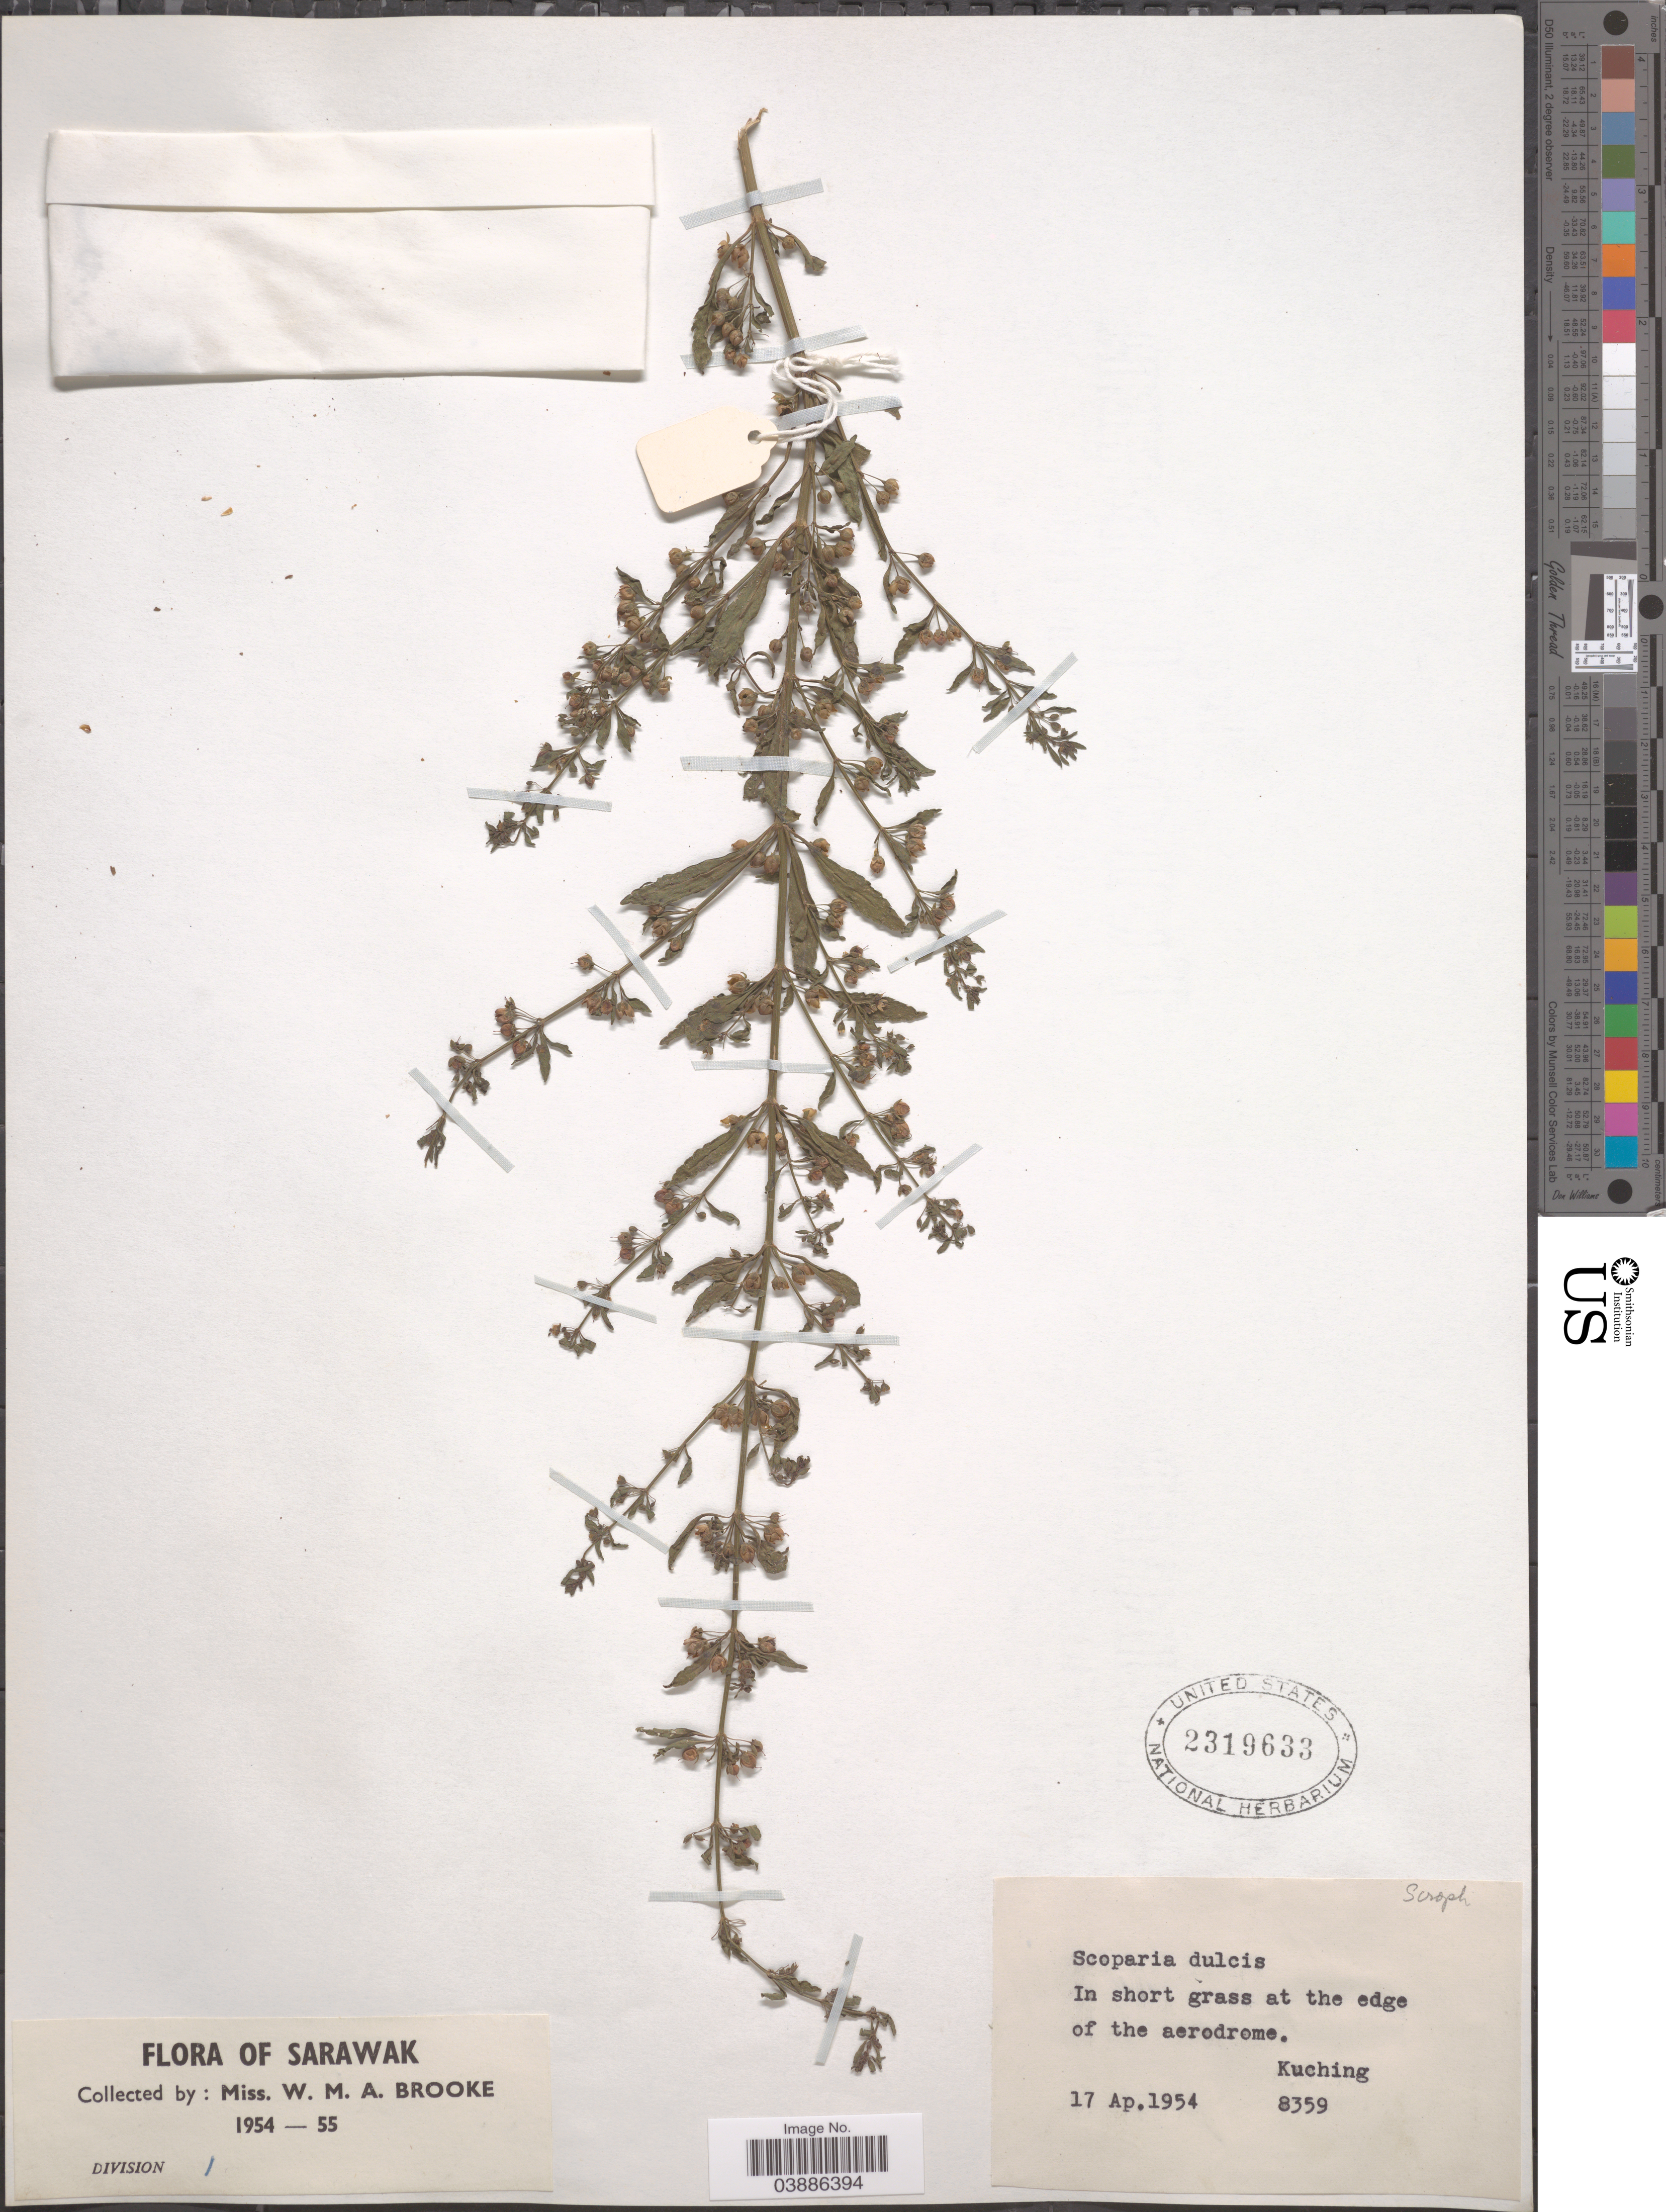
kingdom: Plantae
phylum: Tracheophyta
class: Magnoliopsida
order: Lamiales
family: Plantaginaceae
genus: Scoparia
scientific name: Scoparia dulcis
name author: L.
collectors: W. Brooke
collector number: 8359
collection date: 1954-04-17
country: Malaysia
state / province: Sarawak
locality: In short grass at the edge of the aerodrome. Kuching.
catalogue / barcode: US 2319633